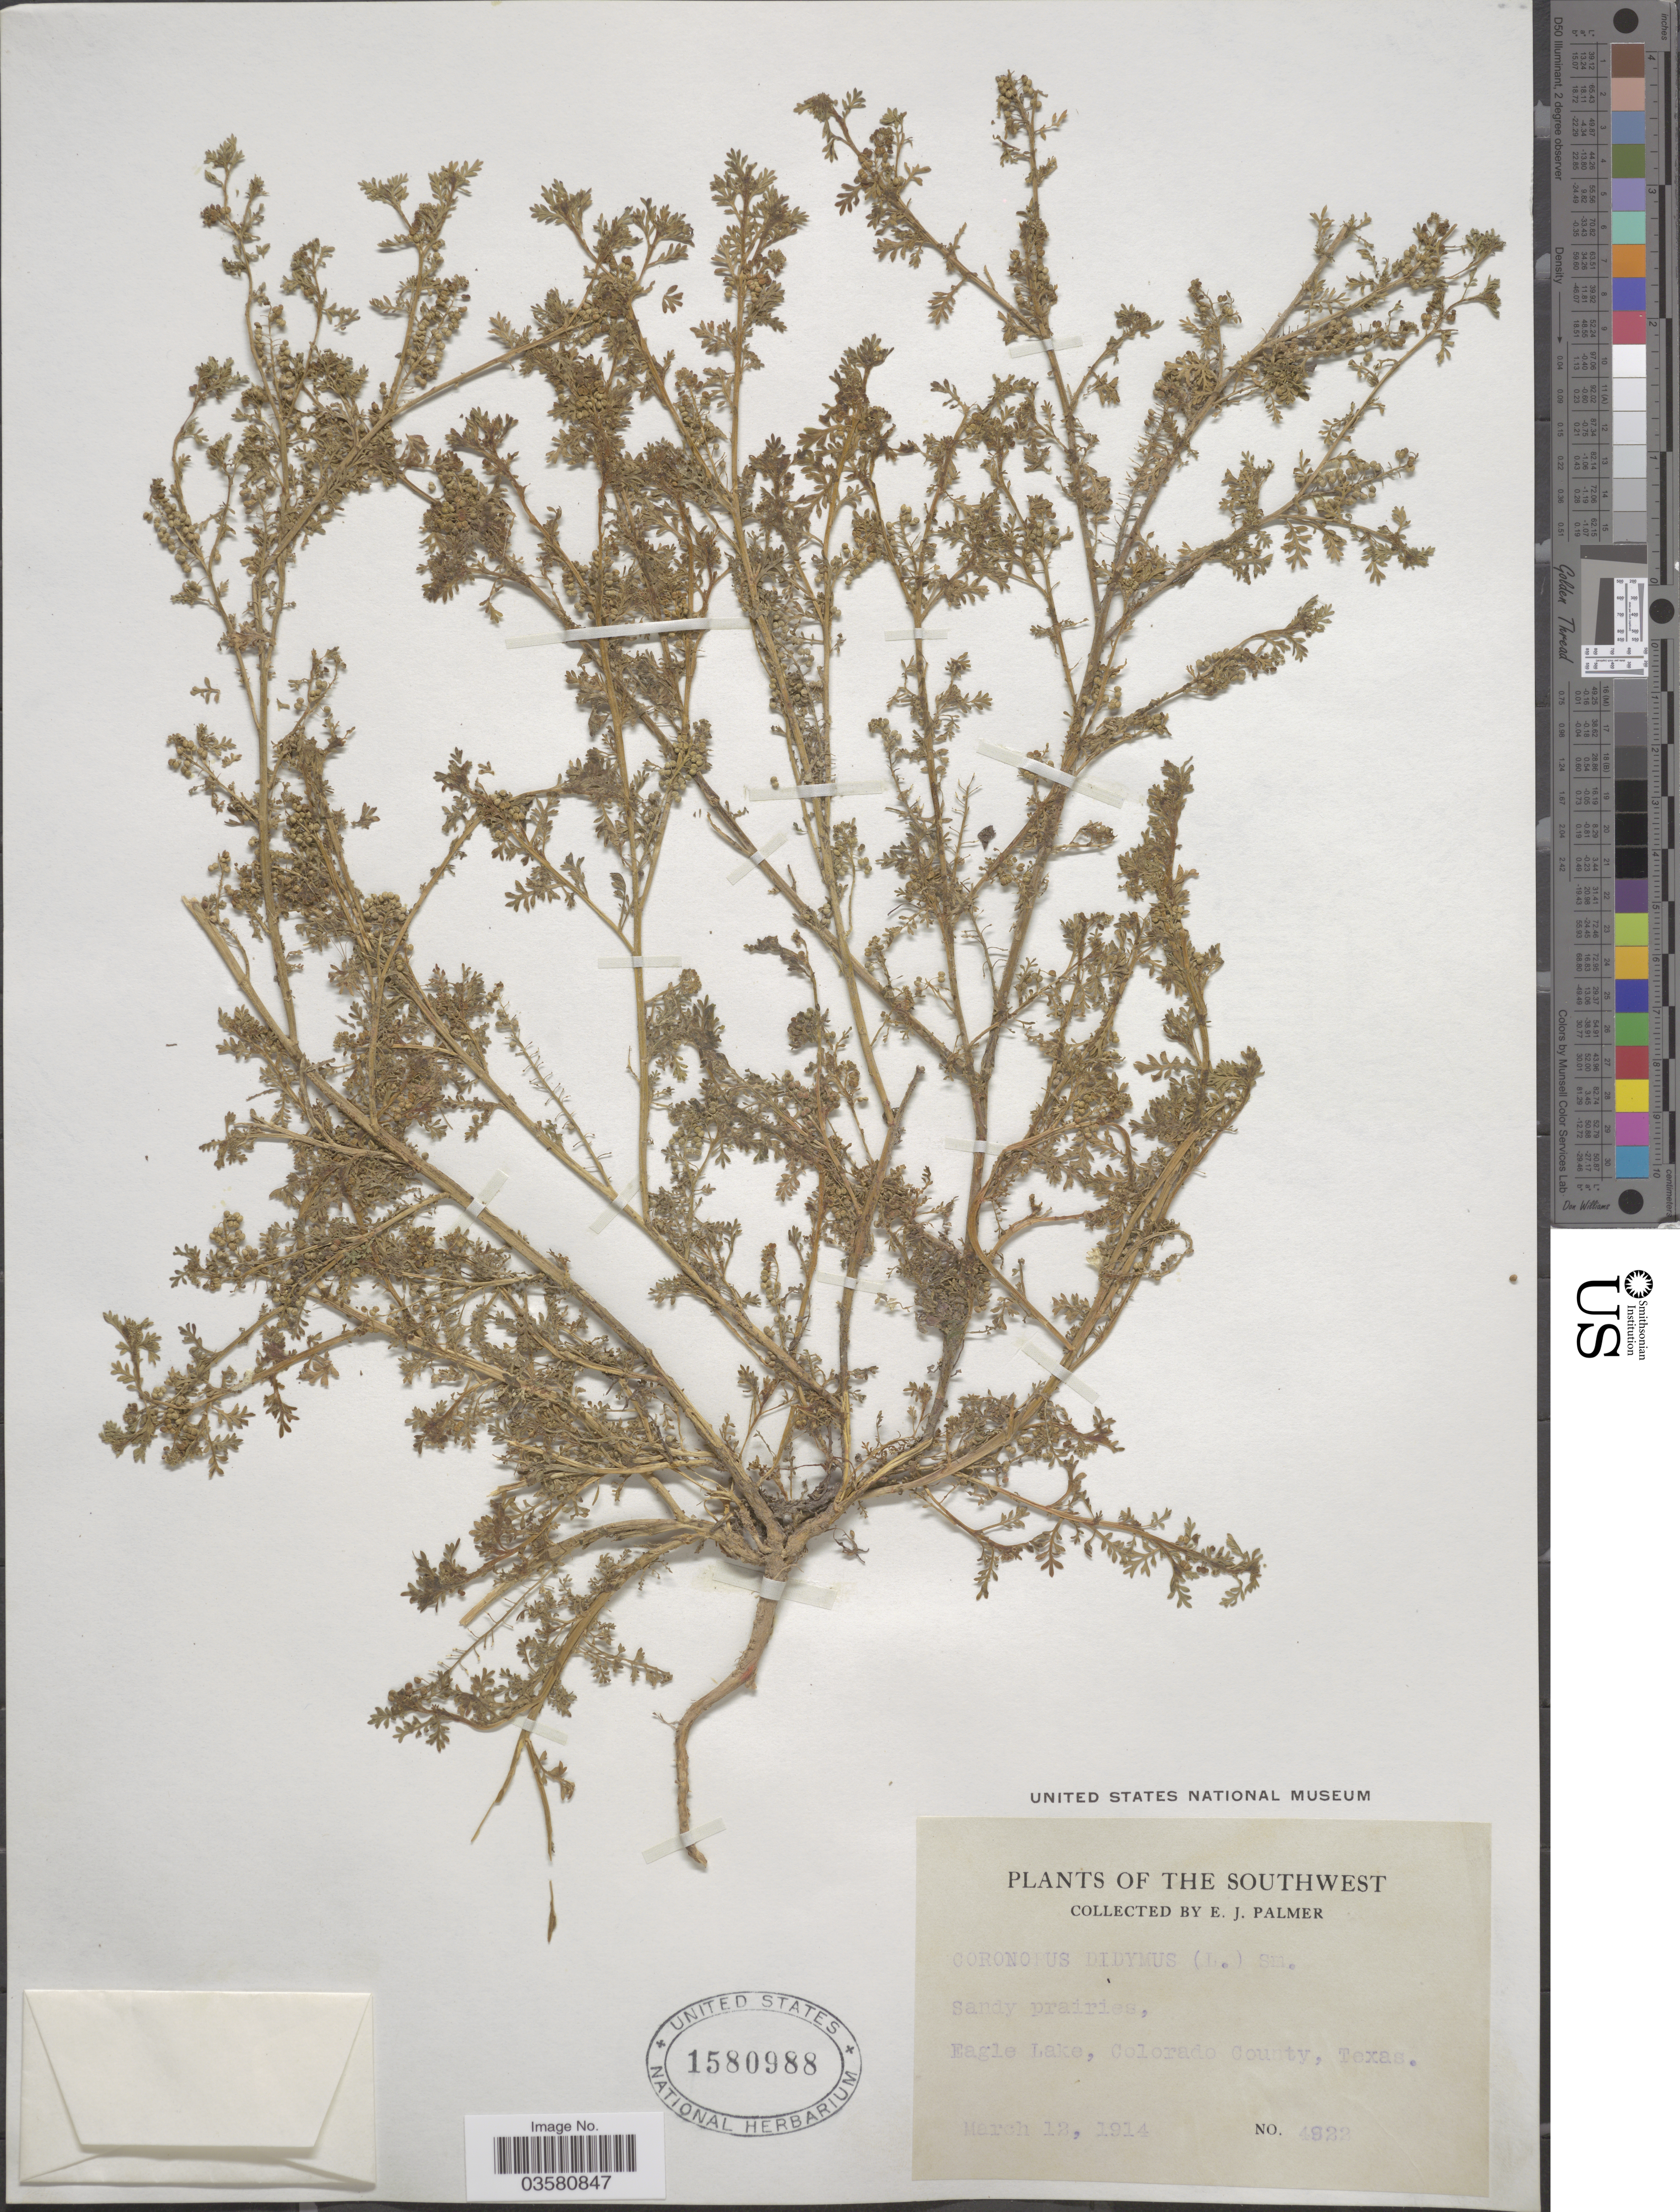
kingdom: Plantae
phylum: Tracheophyta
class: Magnoliopsida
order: Brassicales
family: Brassicaceae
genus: Lepidium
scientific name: Lepidium didymum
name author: L.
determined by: Strong, M. T., (US), Smithsonian Institution - National Museum of Natural History (UNITED STATES)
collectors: E. J. Palmer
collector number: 4922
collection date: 1914-03-12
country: United States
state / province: Texas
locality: The Southwest. Eagle Lake, Colorado County.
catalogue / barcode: US 1580988